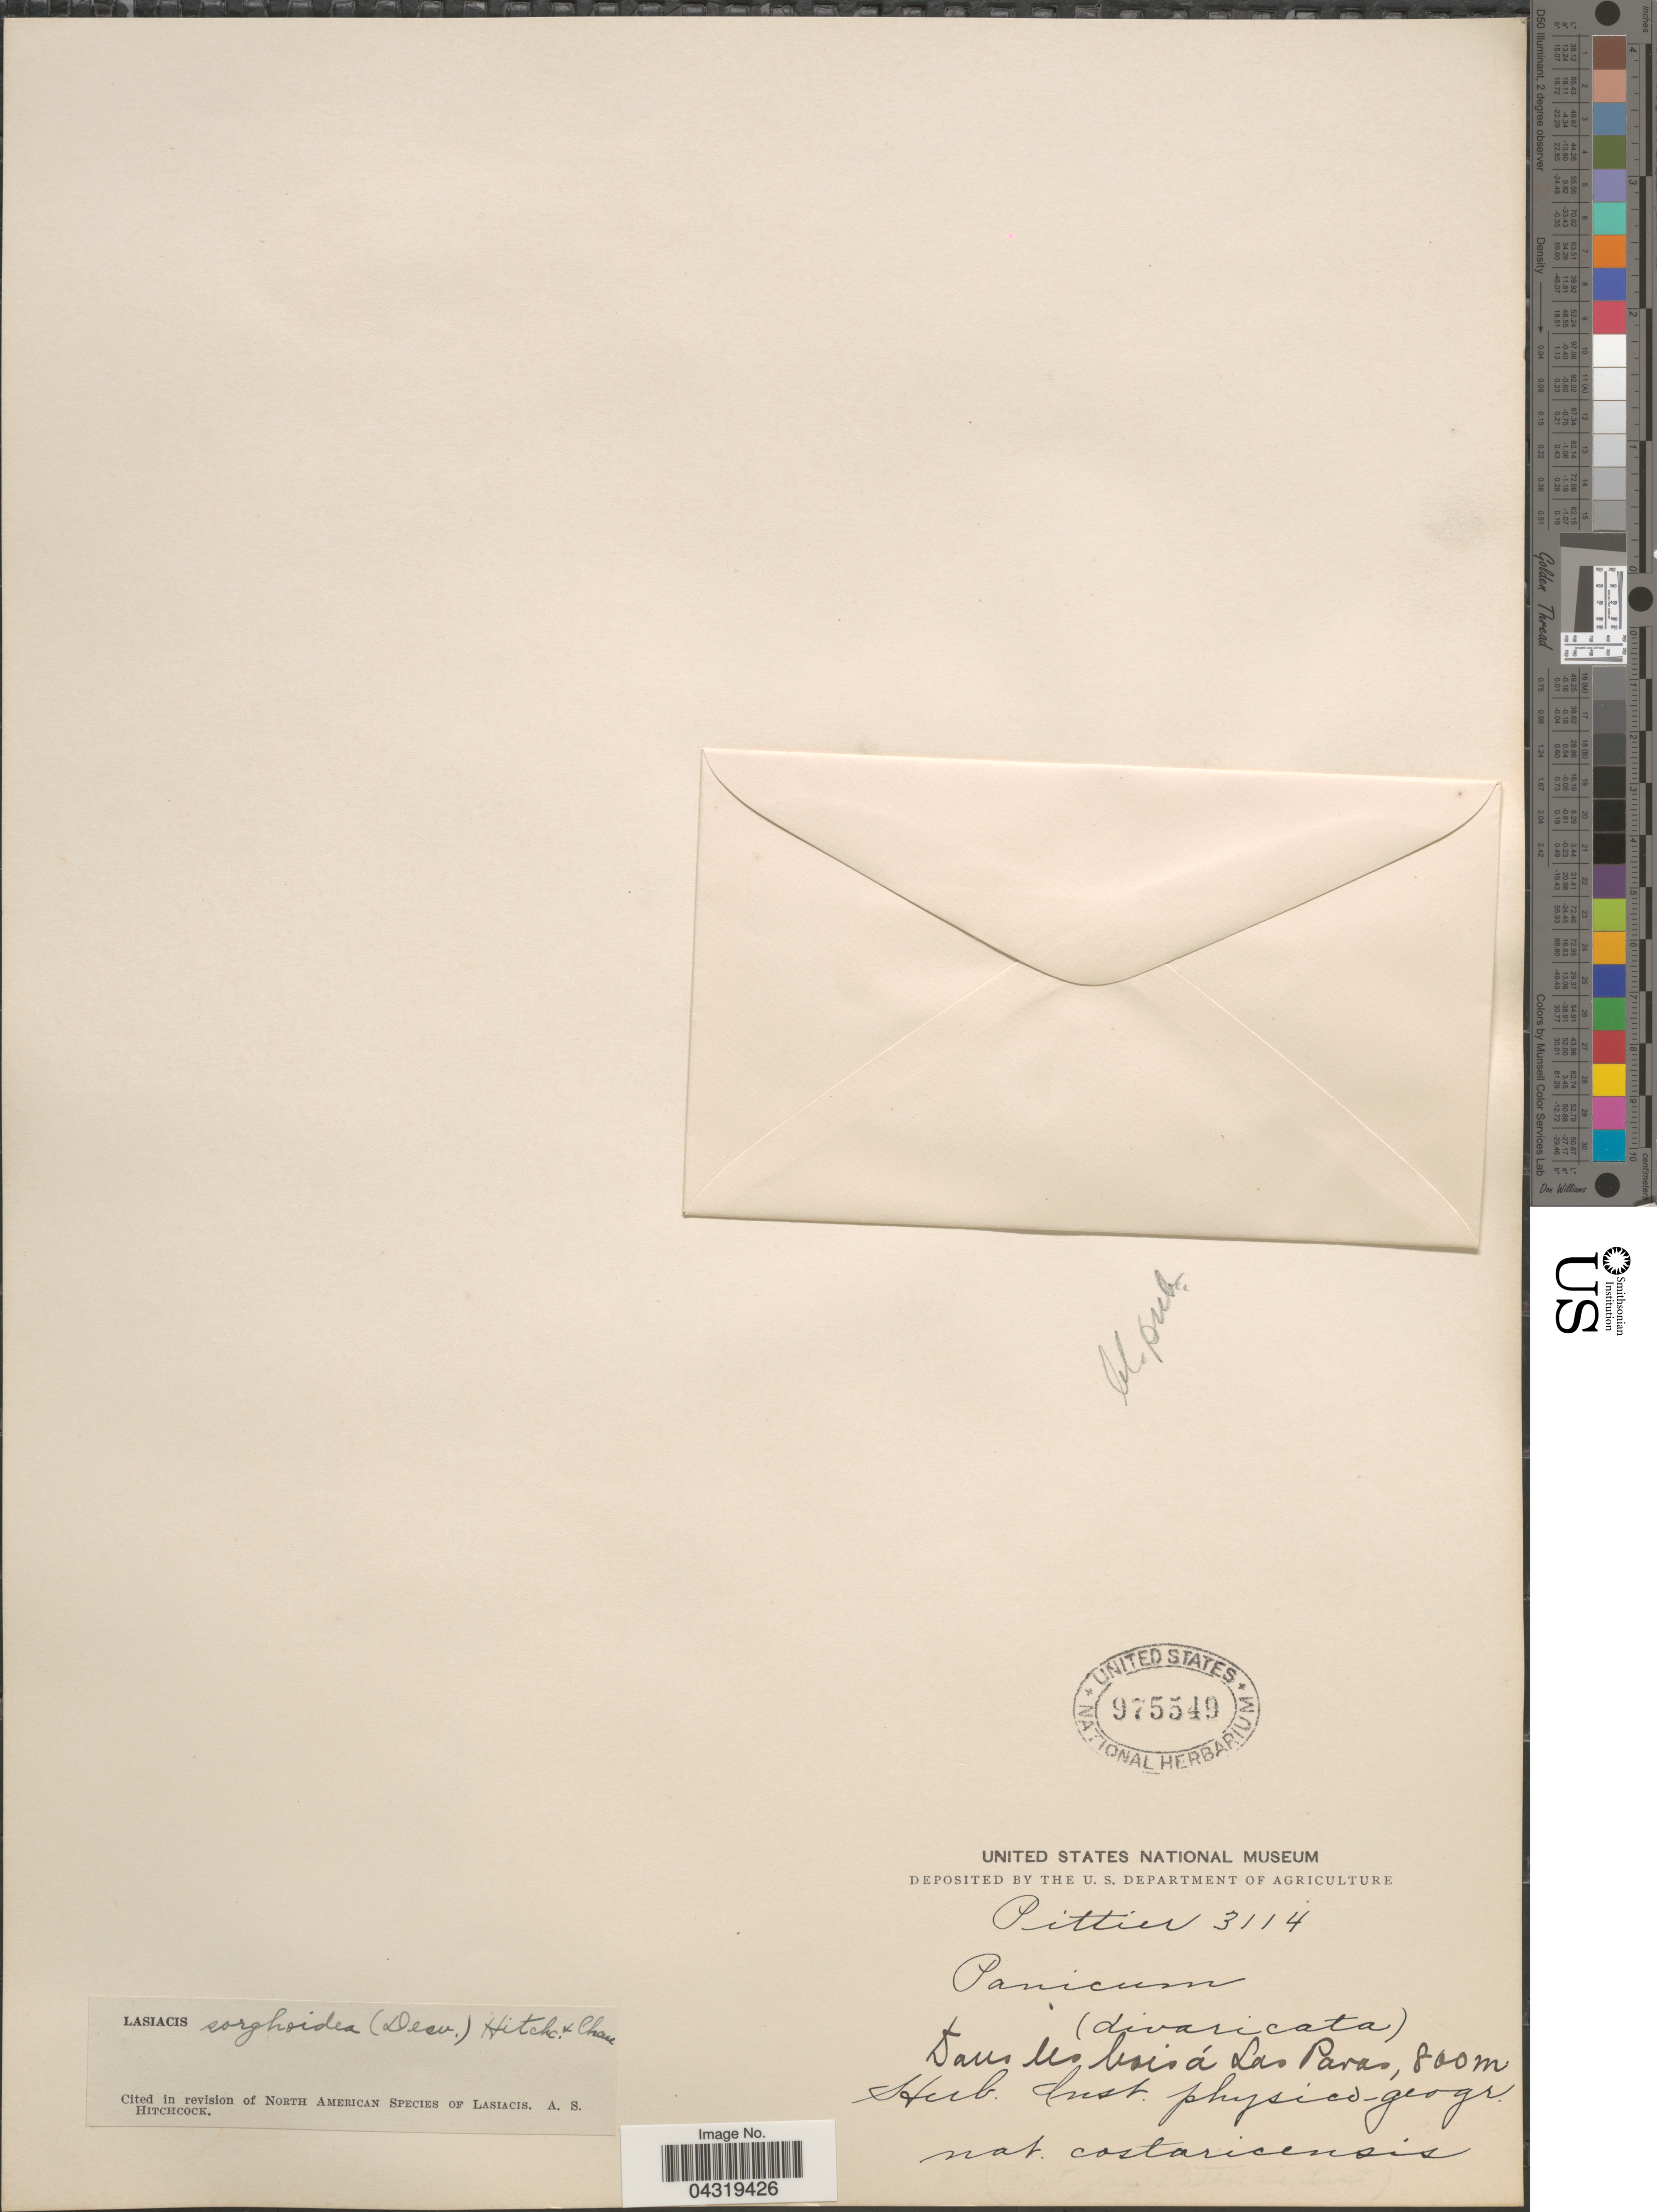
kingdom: Plantae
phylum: Tracheophyta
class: Liliopsida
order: Poales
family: Poaceae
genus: Lasiacis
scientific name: Lasiacis sorghoidea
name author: (Desv. ex Ham.) Hitchc. & Chase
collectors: Pittier, --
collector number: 3114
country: Costa Rica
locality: Dans les baies á Las Paras.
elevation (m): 800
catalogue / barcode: US 975549